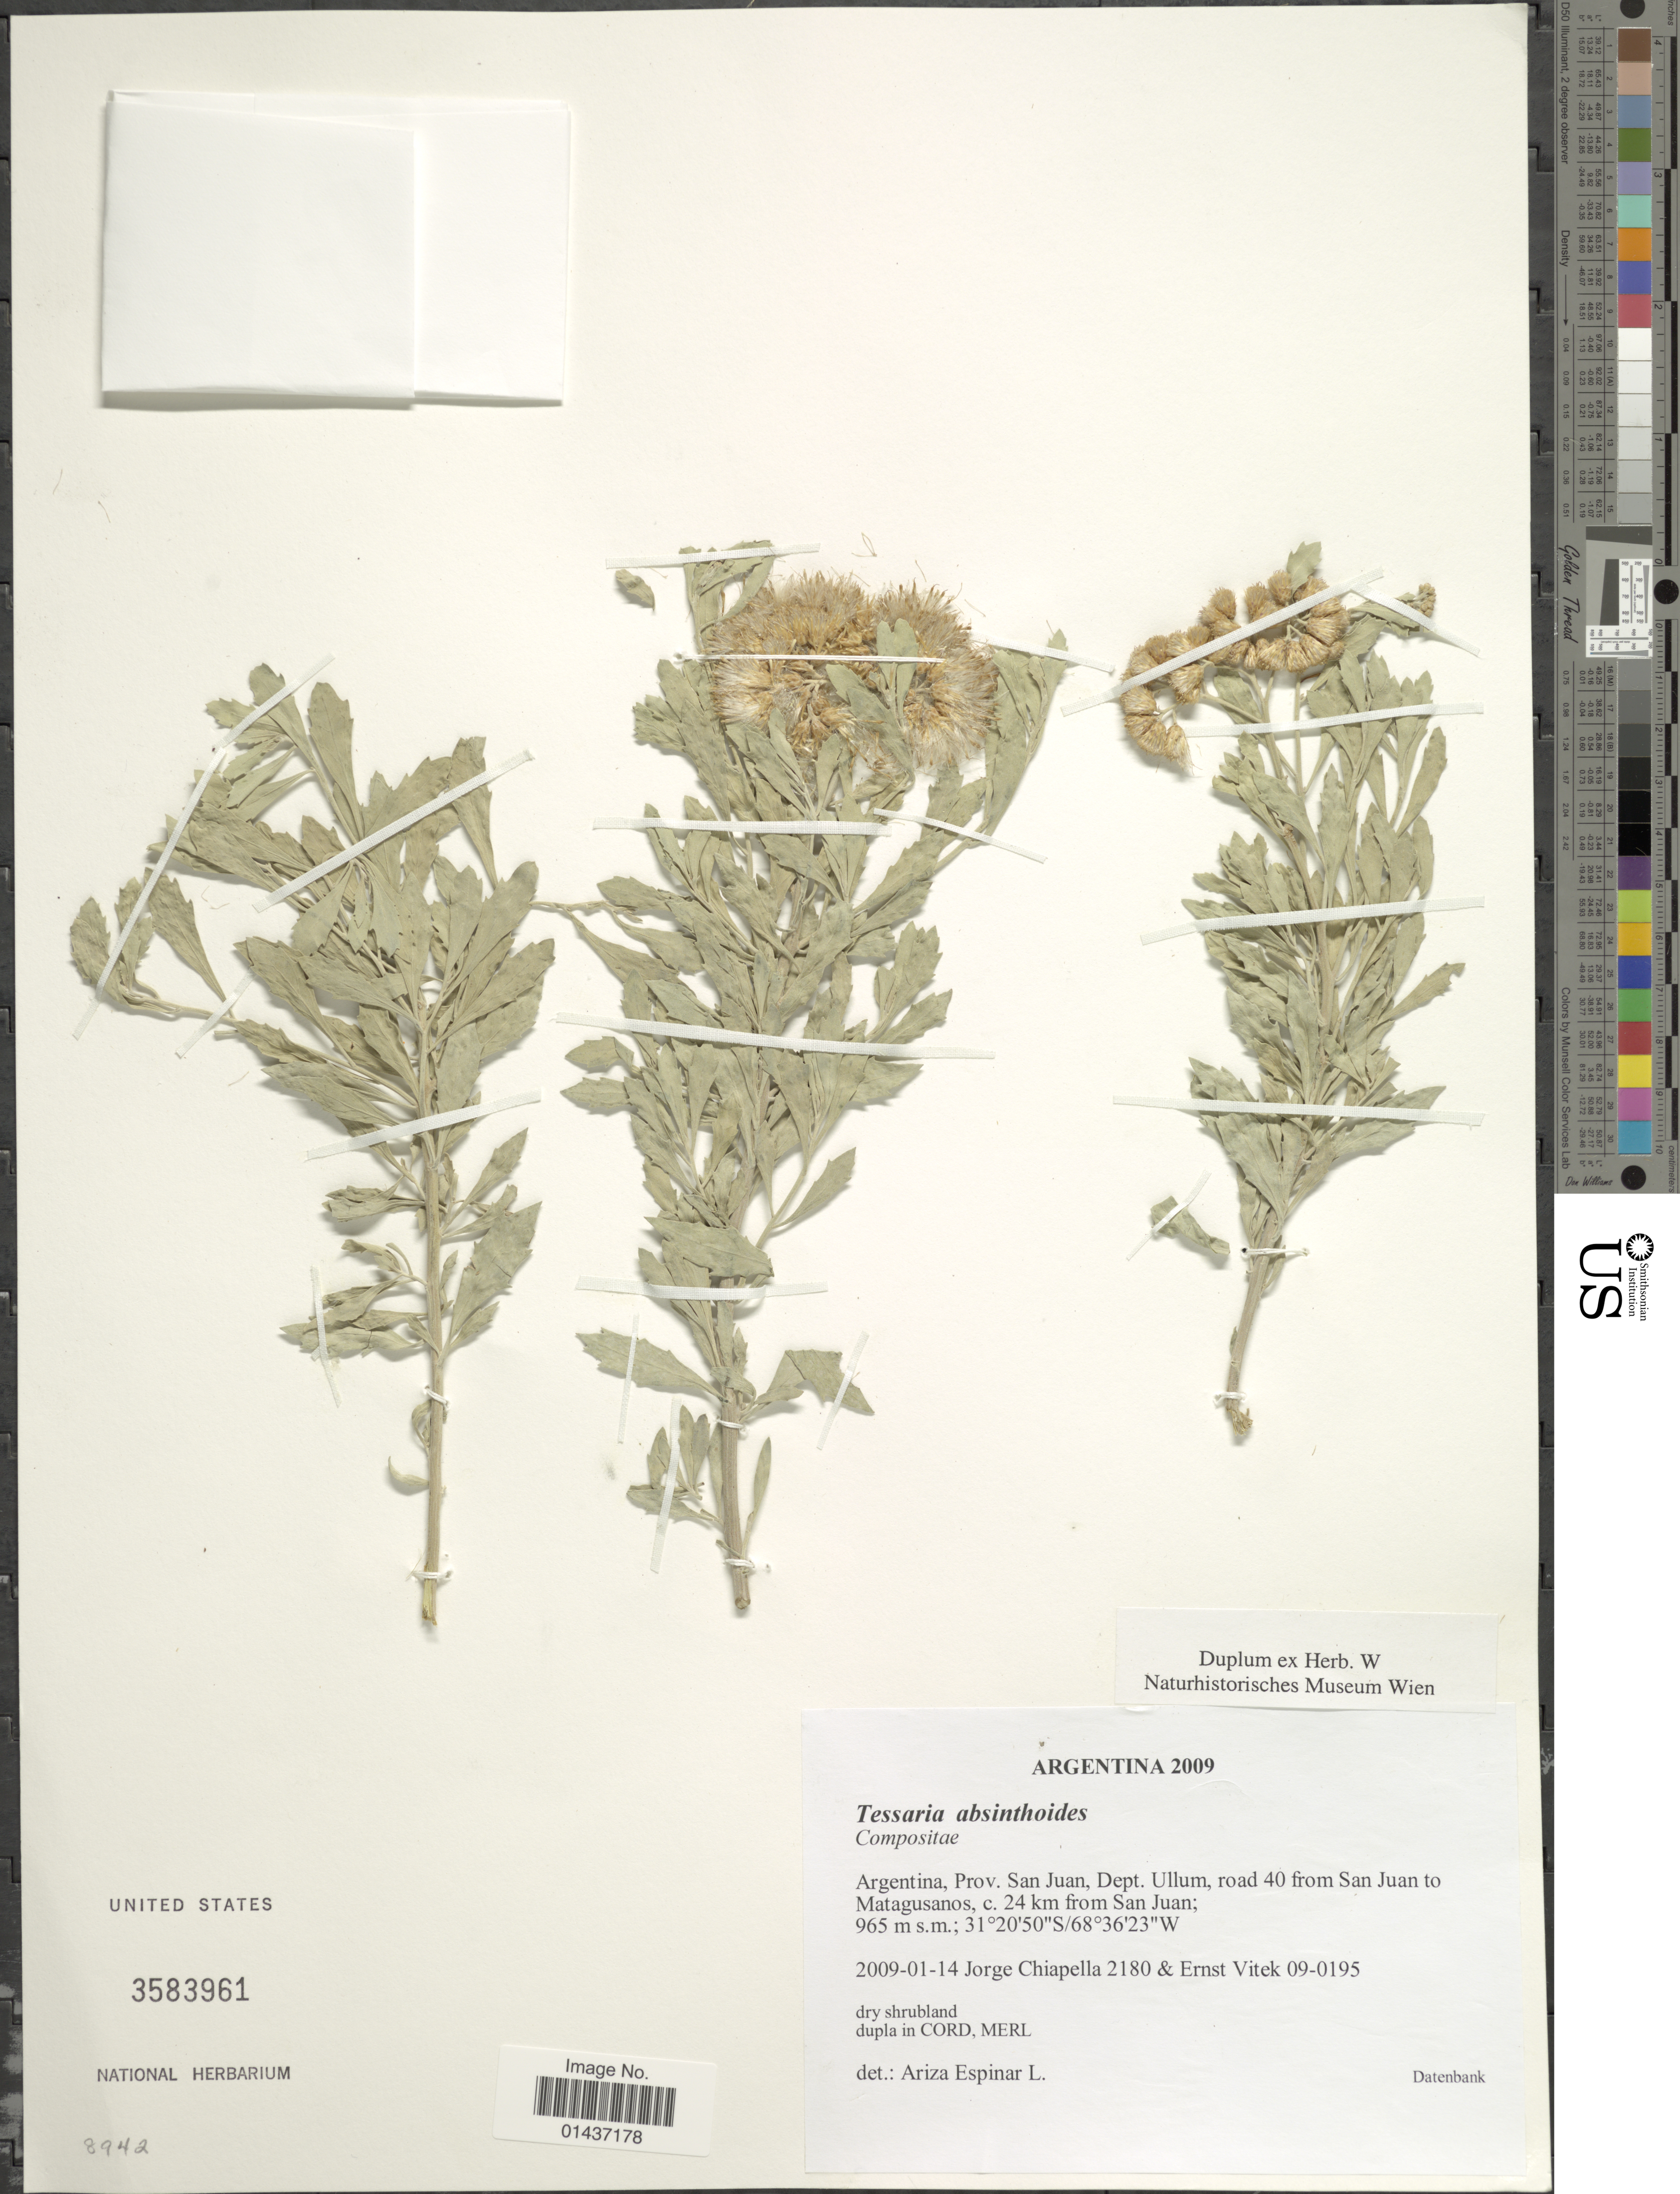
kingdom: Plantae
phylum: Tracheophyta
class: Magnoliopsida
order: Asterales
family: Asteraceae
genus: Tessaria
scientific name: Tessaria absinthioides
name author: (Hook. & Arn.) DC.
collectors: J. Chiapella & E. Vitek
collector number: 2180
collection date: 2009-01-14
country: Argentina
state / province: San Juan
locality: Dept. Ullum, road 40 from San Juan to Matagusanos, c. 24 km from San Juan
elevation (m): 965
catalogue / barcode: US 3583961